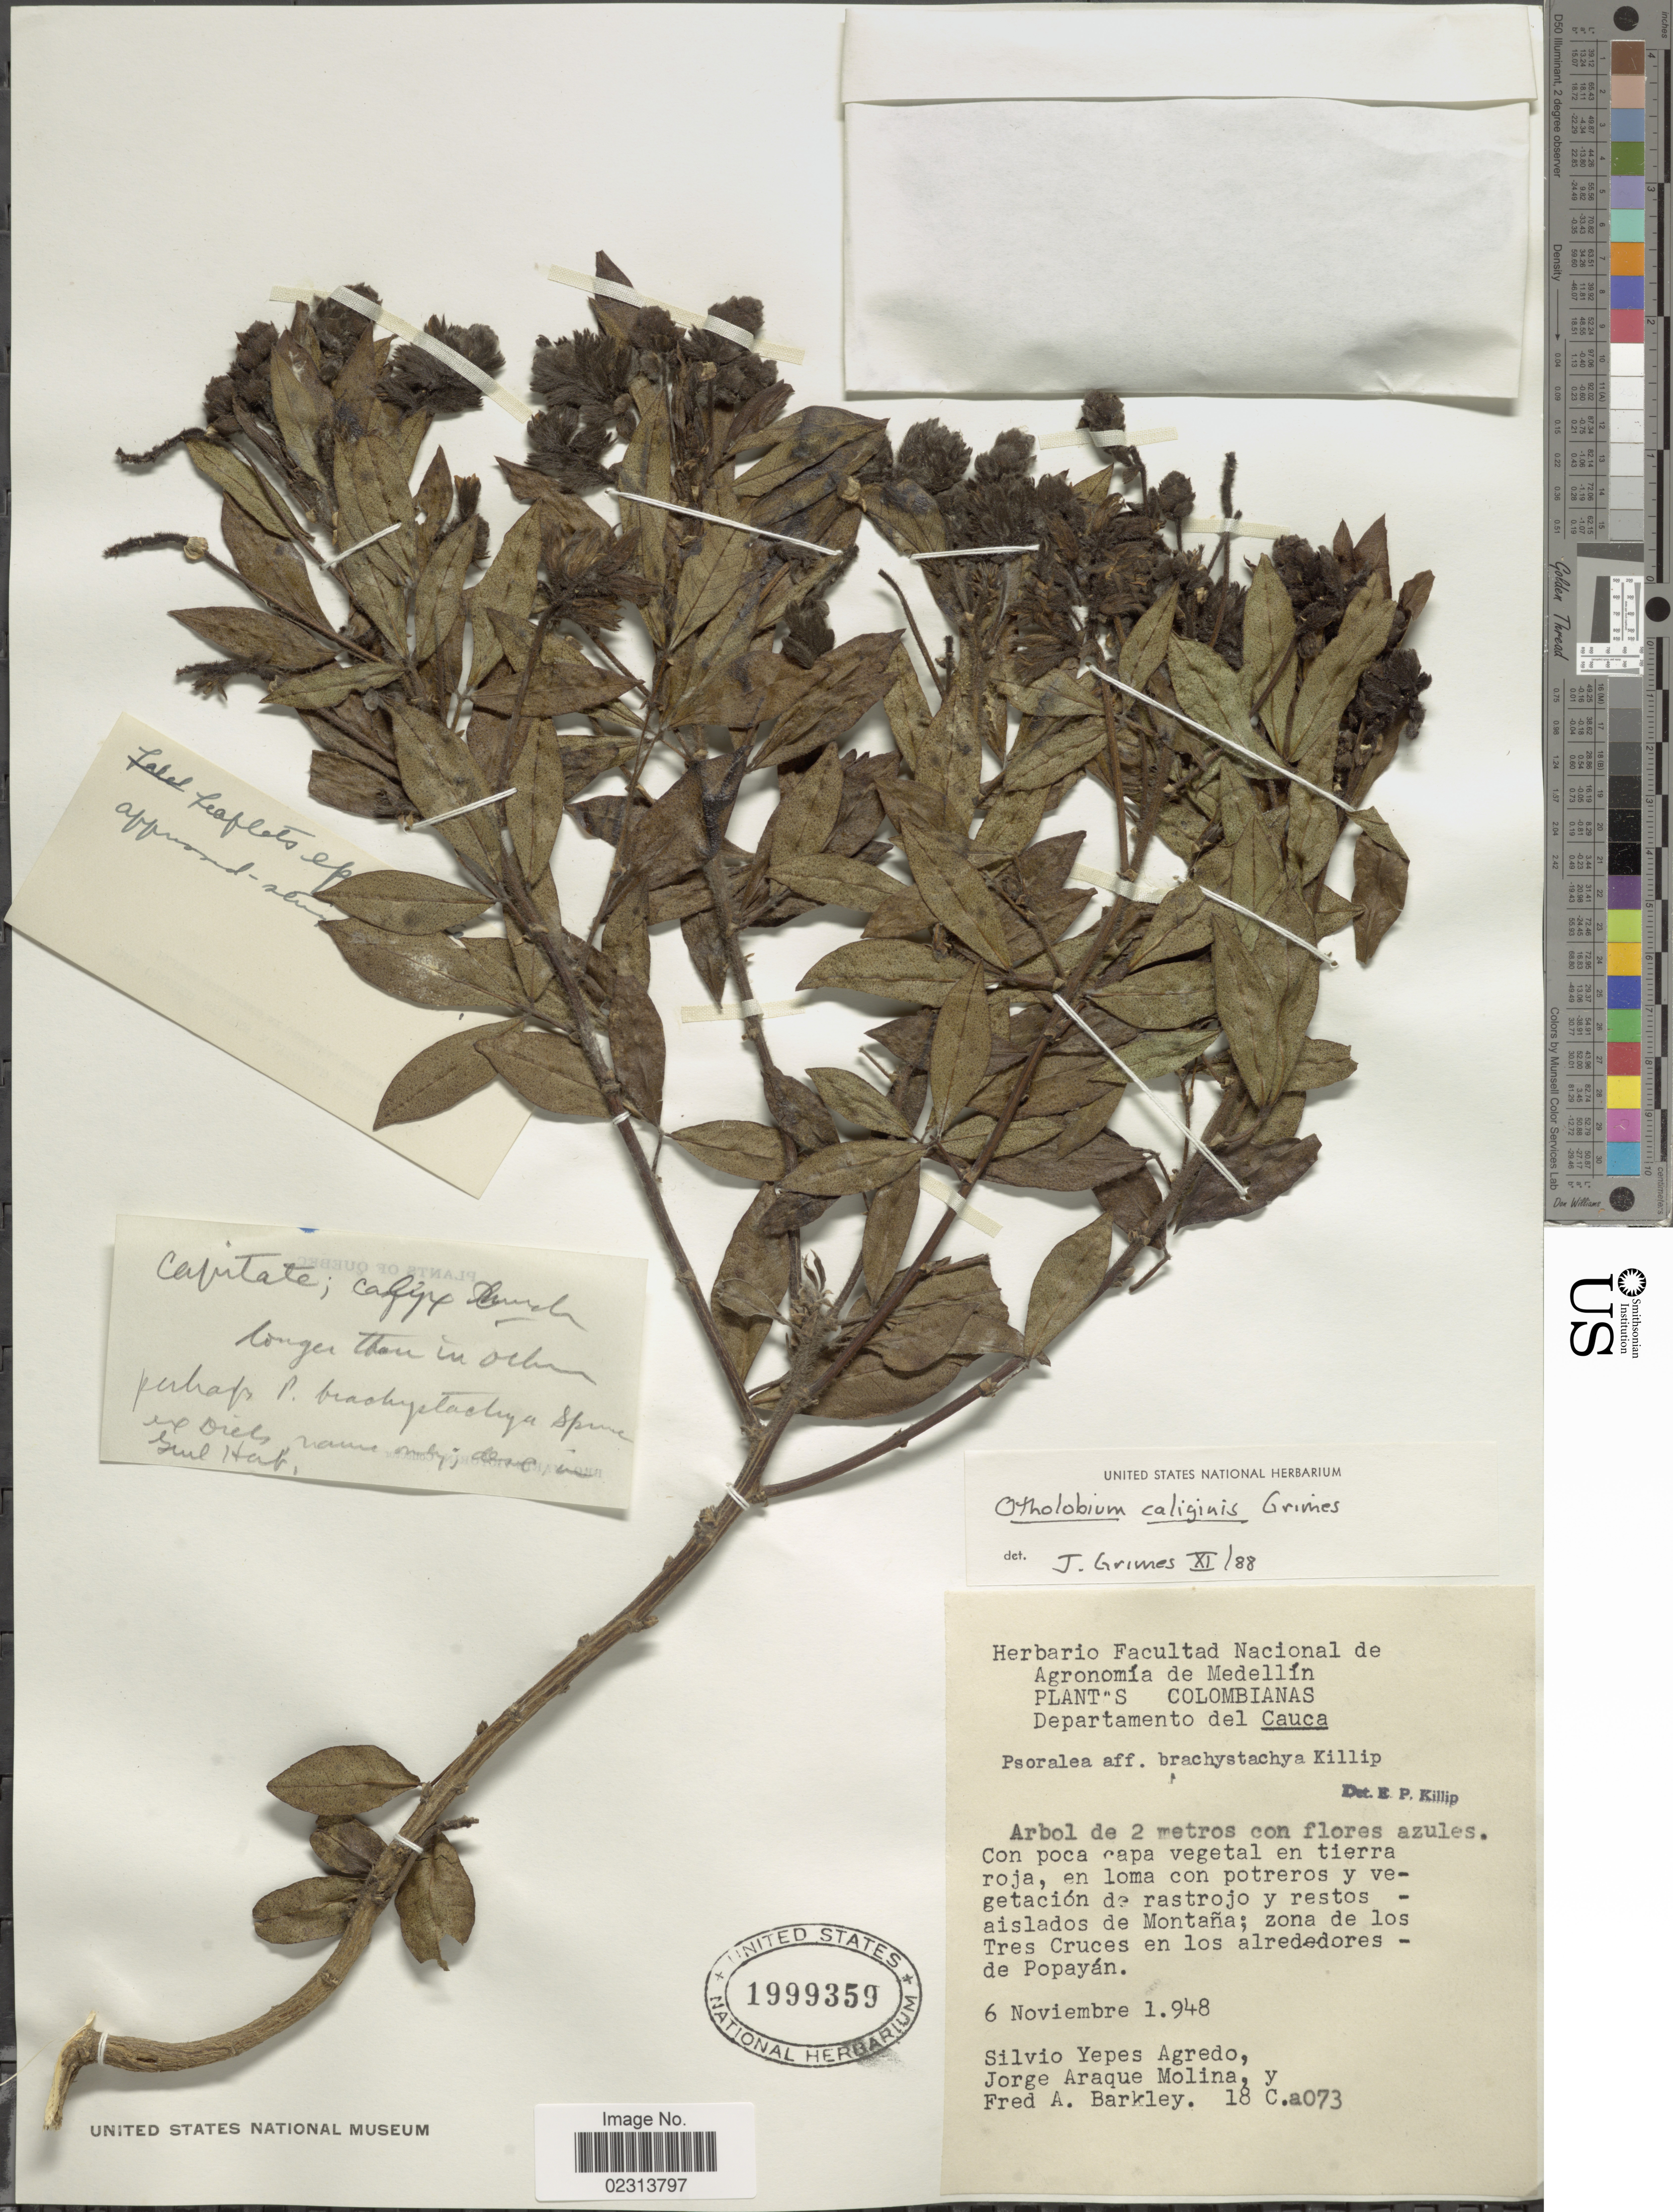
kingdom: Plantae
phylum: Tracheophyta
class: Magnoliopsida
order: Fabales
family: Fabaceae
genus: Otholobium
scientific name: Otholobium caliginis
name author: J.W. Grimes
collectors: S. Yepes-Agredo, J. Araque Molina & F. A. Barkley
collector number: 18 C. a073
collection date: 1948-11-06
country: Colombia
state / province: Cauca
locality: Departamento del Cauca, Zona de lis Tres Cruces en los alrededores de Popayan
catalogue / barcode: US 1999359